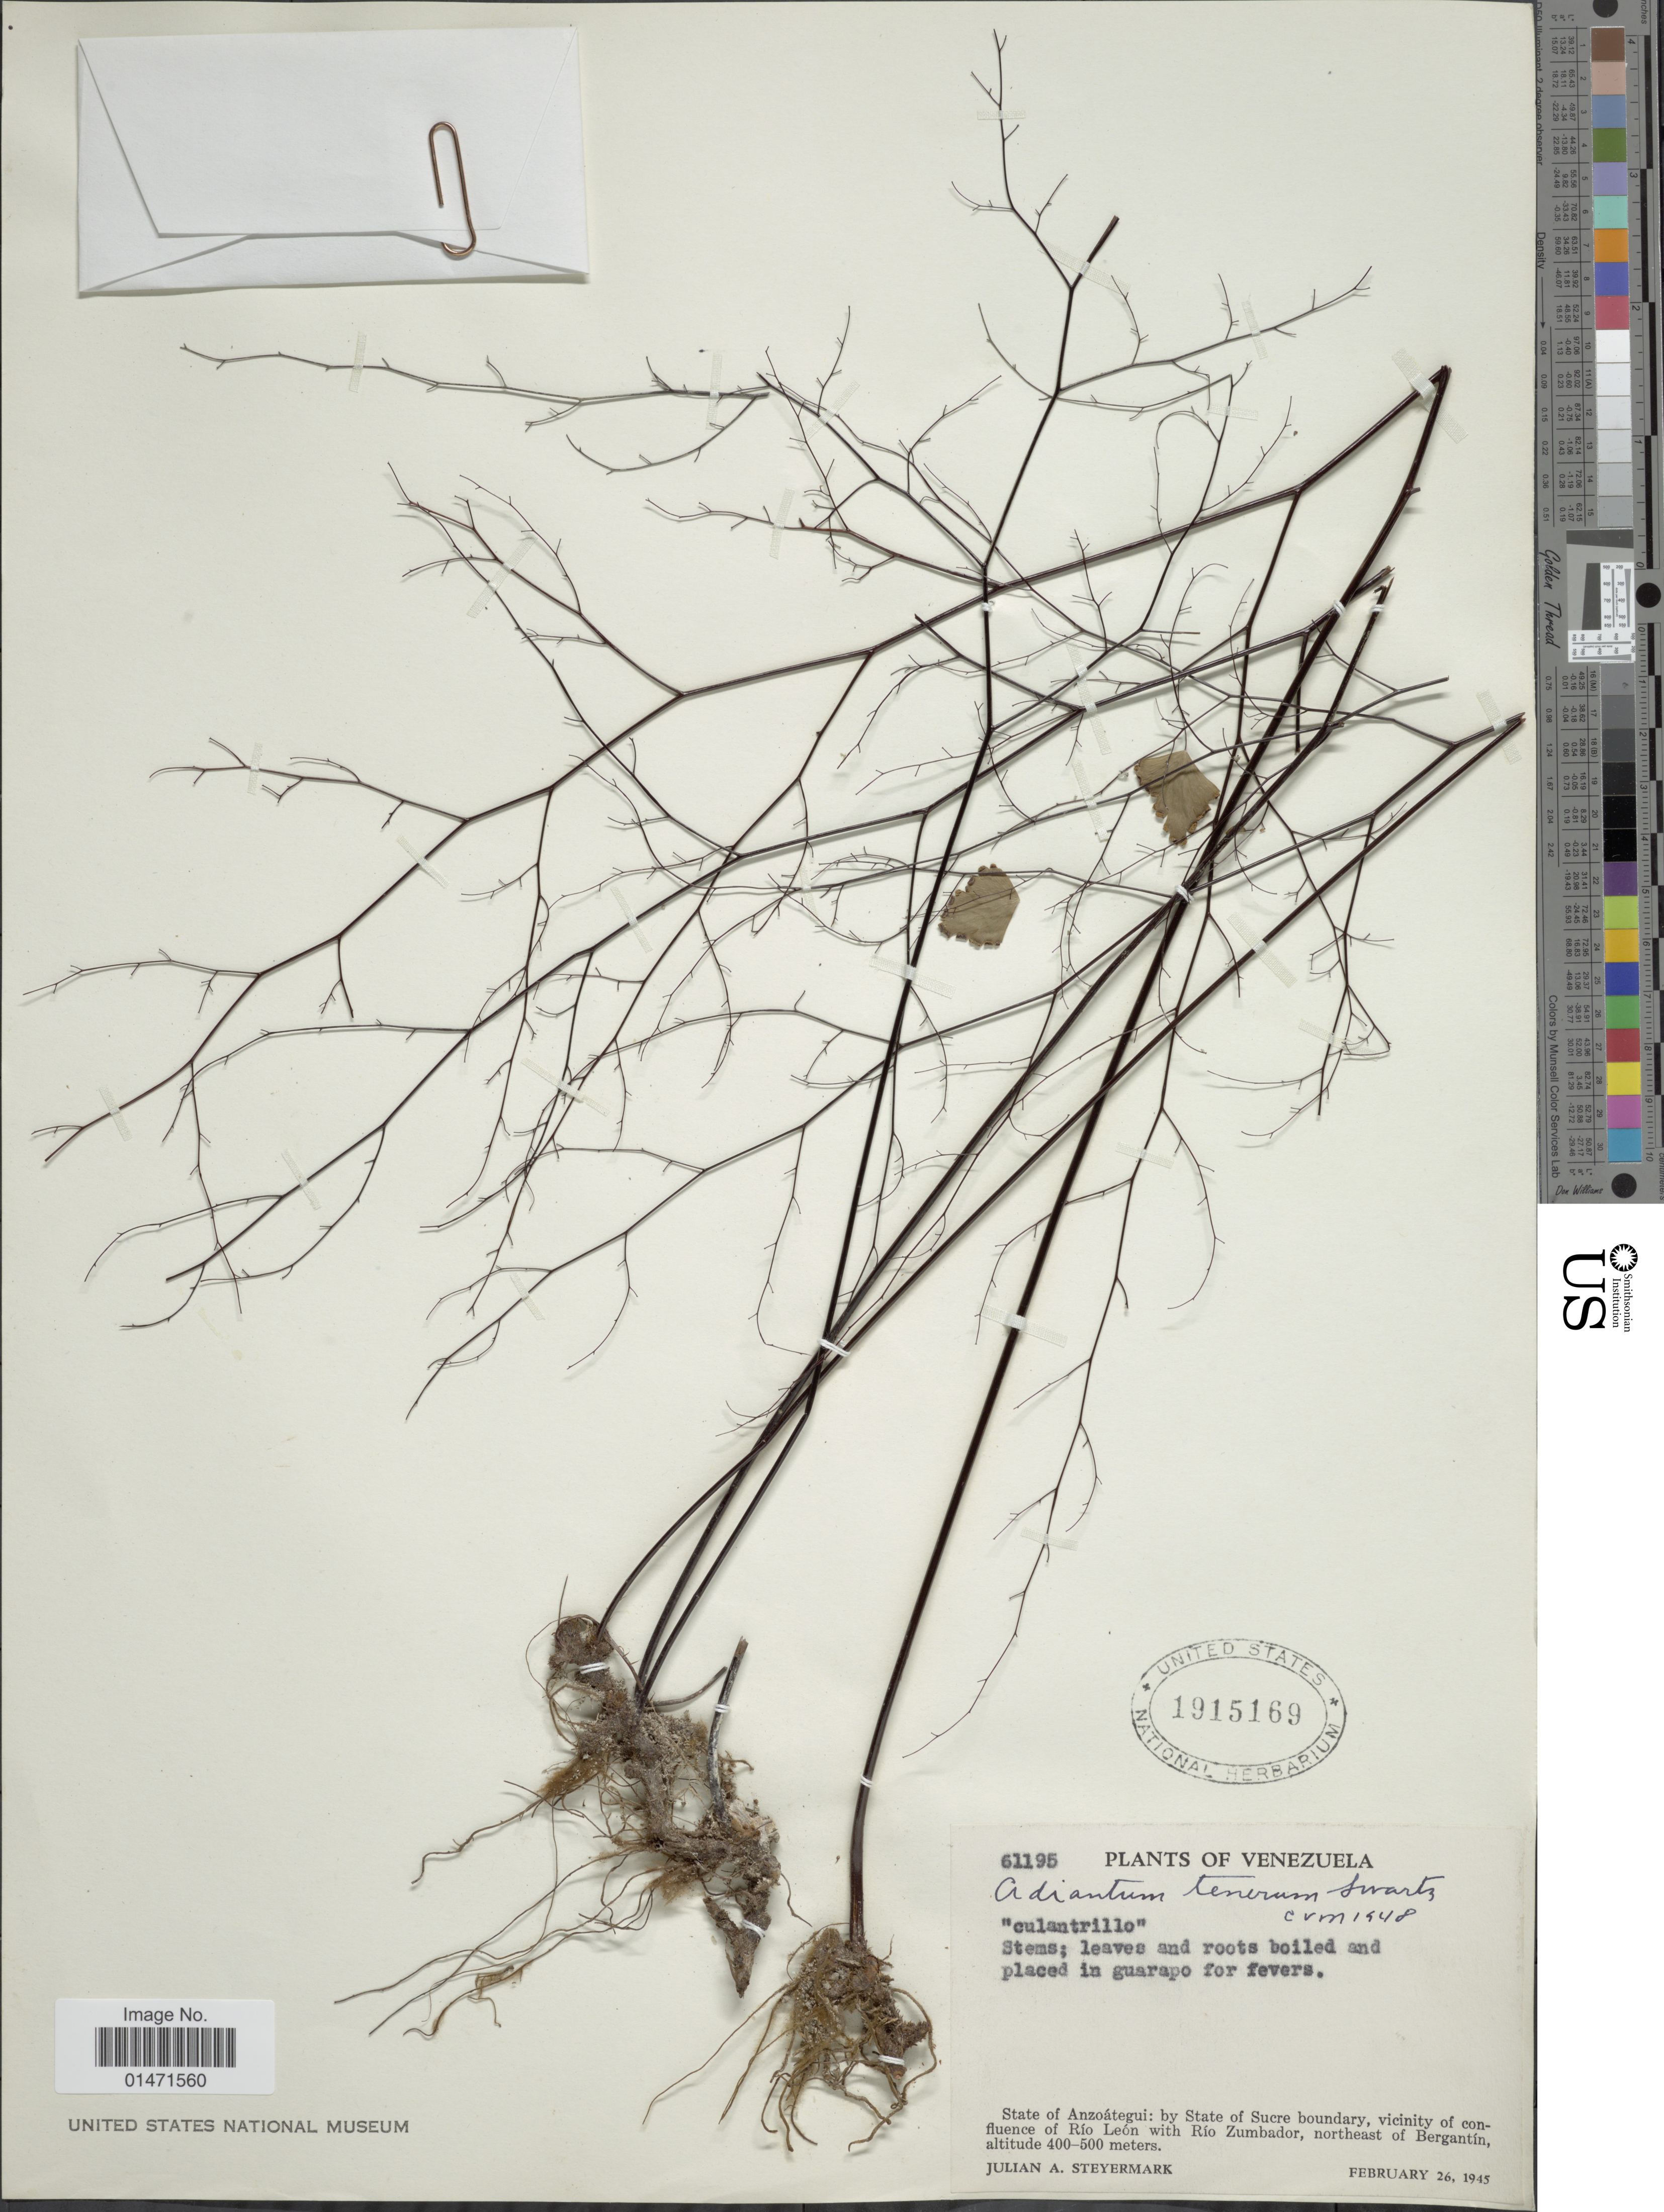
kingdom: Plantae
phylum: Tracheophyta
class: Polypodiopsida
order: Polypodiales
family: Pteridaceae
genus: Adiantum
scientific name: Adiantum tenerum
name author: Sw.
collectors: J. Steyermark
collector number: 61195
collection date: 1945-02-26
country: Venezuela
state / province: Anzoategui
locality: By State of Sucre boundary, vicinity of confluence of Río León with Río Zumbador, northeast of Bergantín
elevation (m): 400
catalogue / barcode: US 1915169